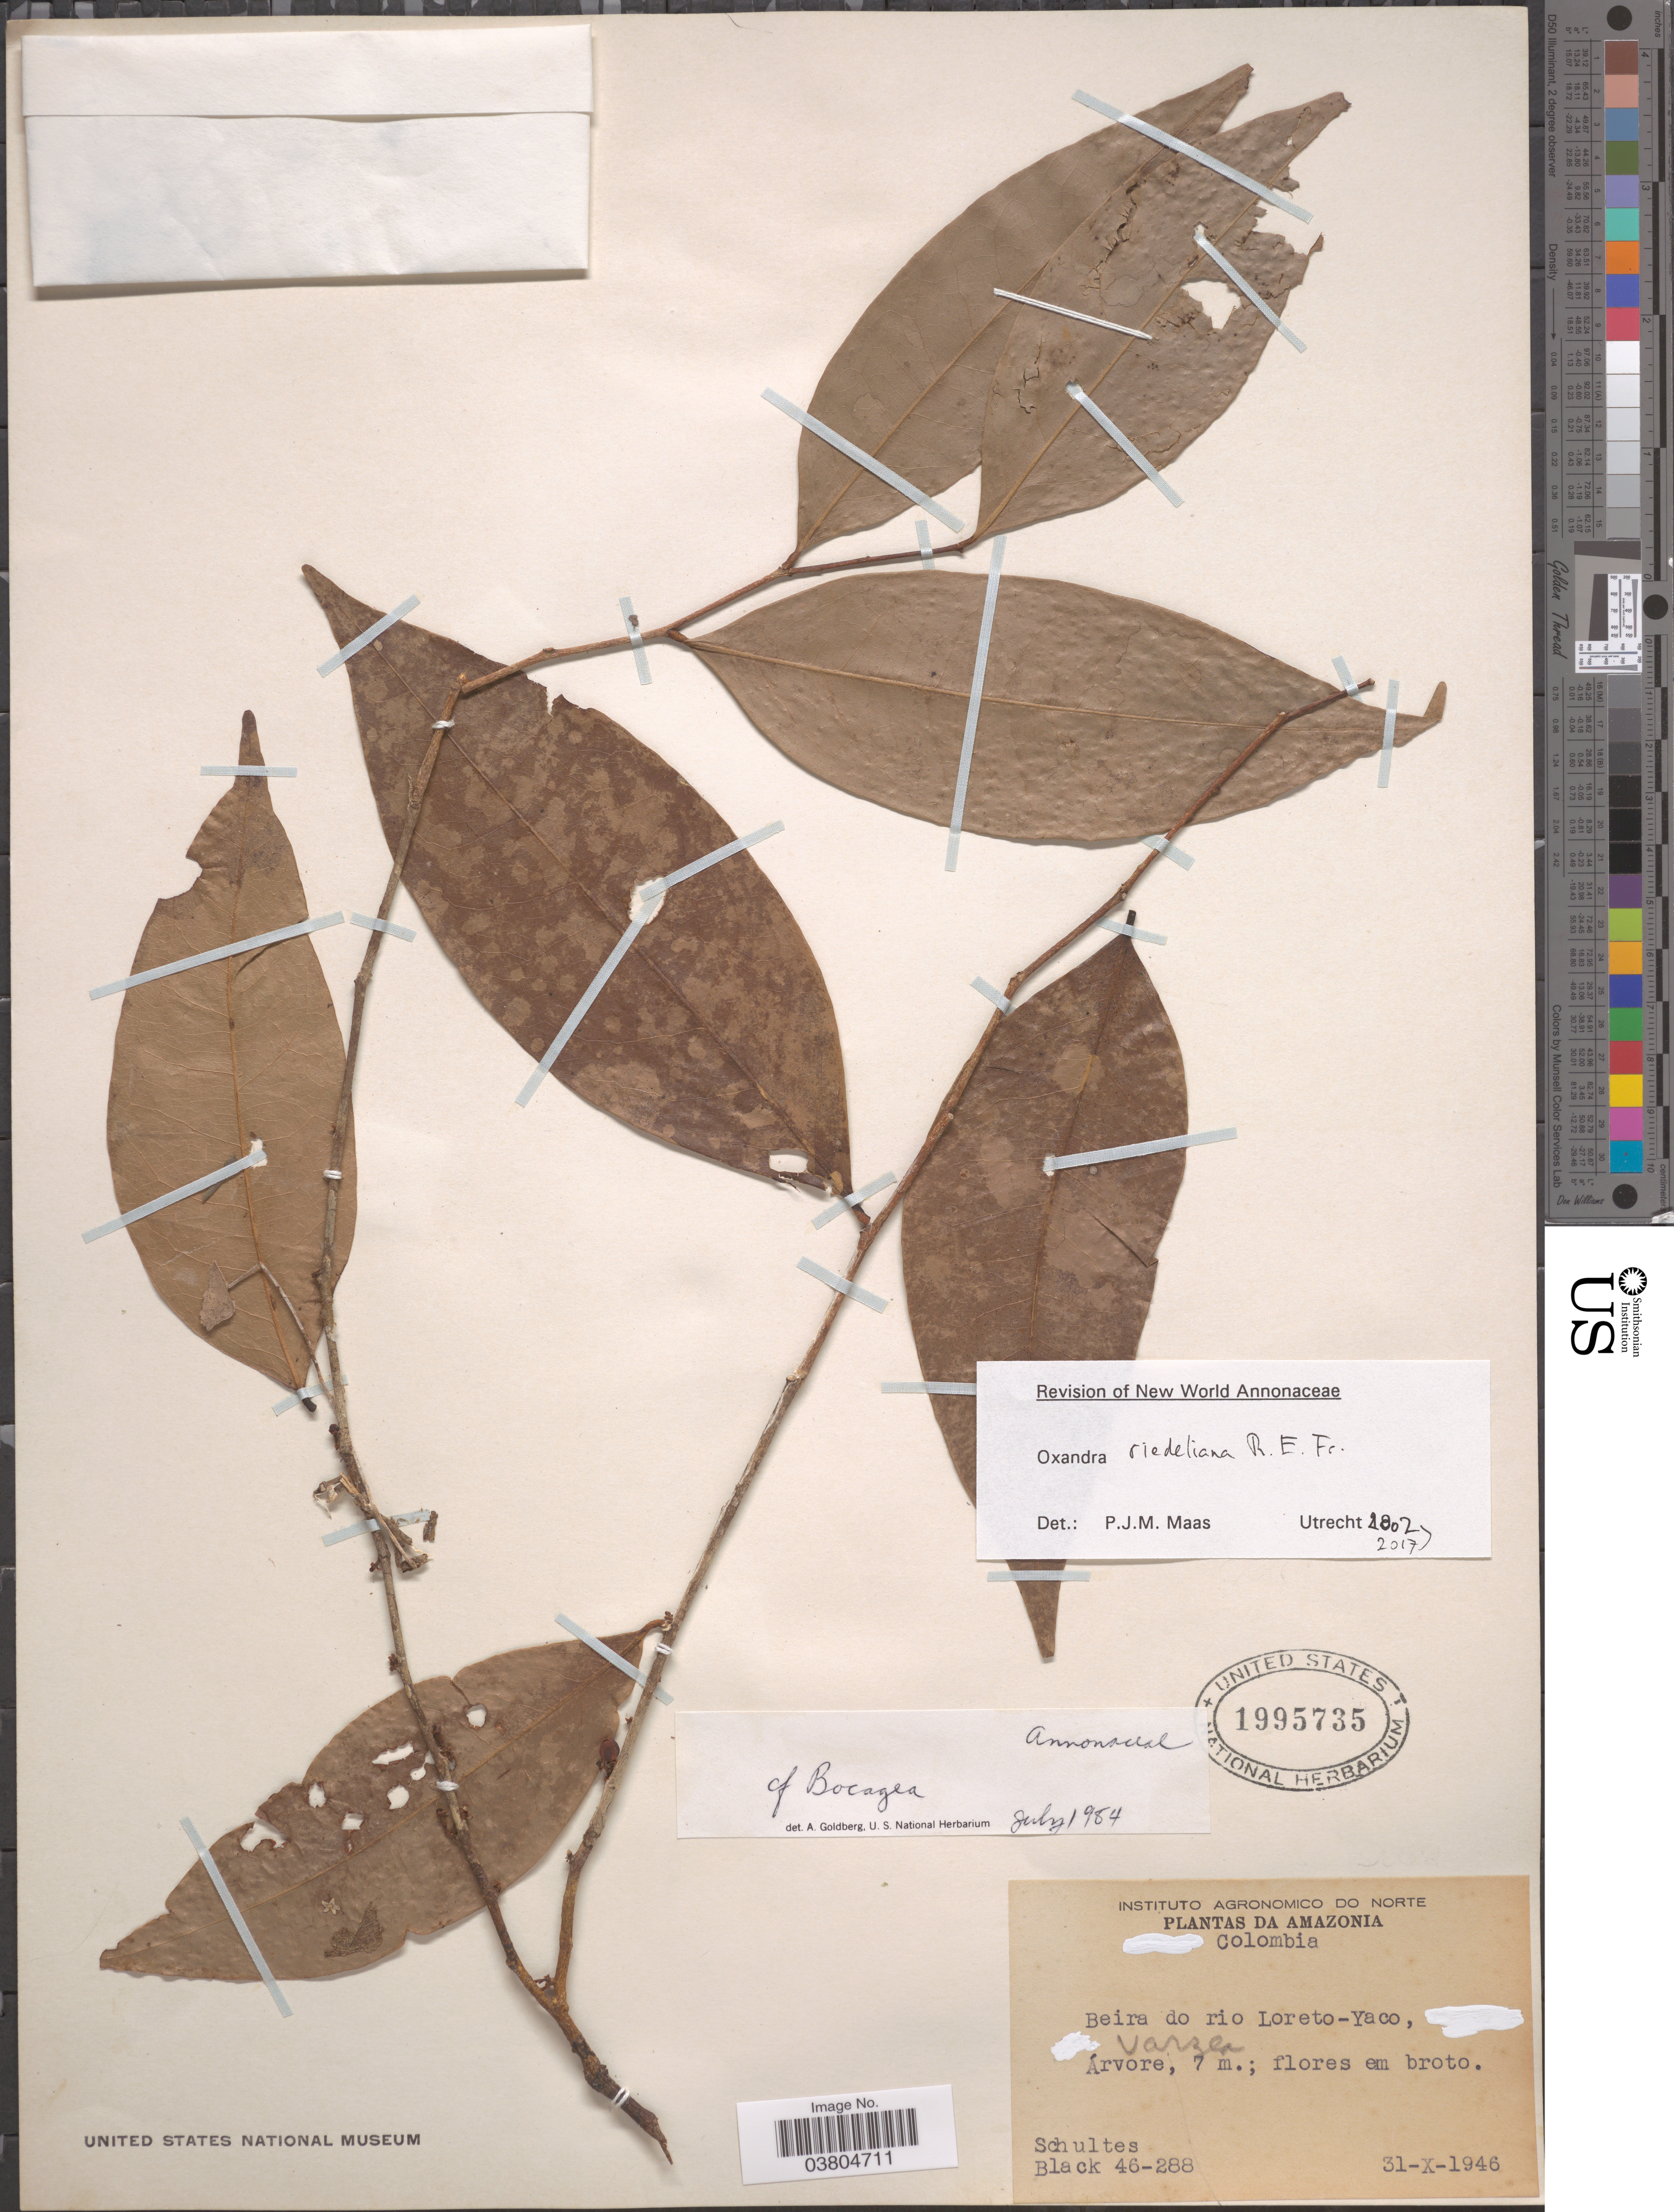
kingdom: Plantae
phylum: Tracheophyta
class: Magnoliopsida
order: Magnoliales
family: Annonaceae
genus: Oxandra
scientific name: Oxandra riedeliana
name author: R.E. Fr.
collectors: -- Schultes & -- Black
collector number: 46-288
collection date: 1946-10-31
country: Colombia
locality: Amazonia. Beira do rio Loreto-Yaco, Árvore.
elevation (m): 7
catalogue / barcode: US 1995735